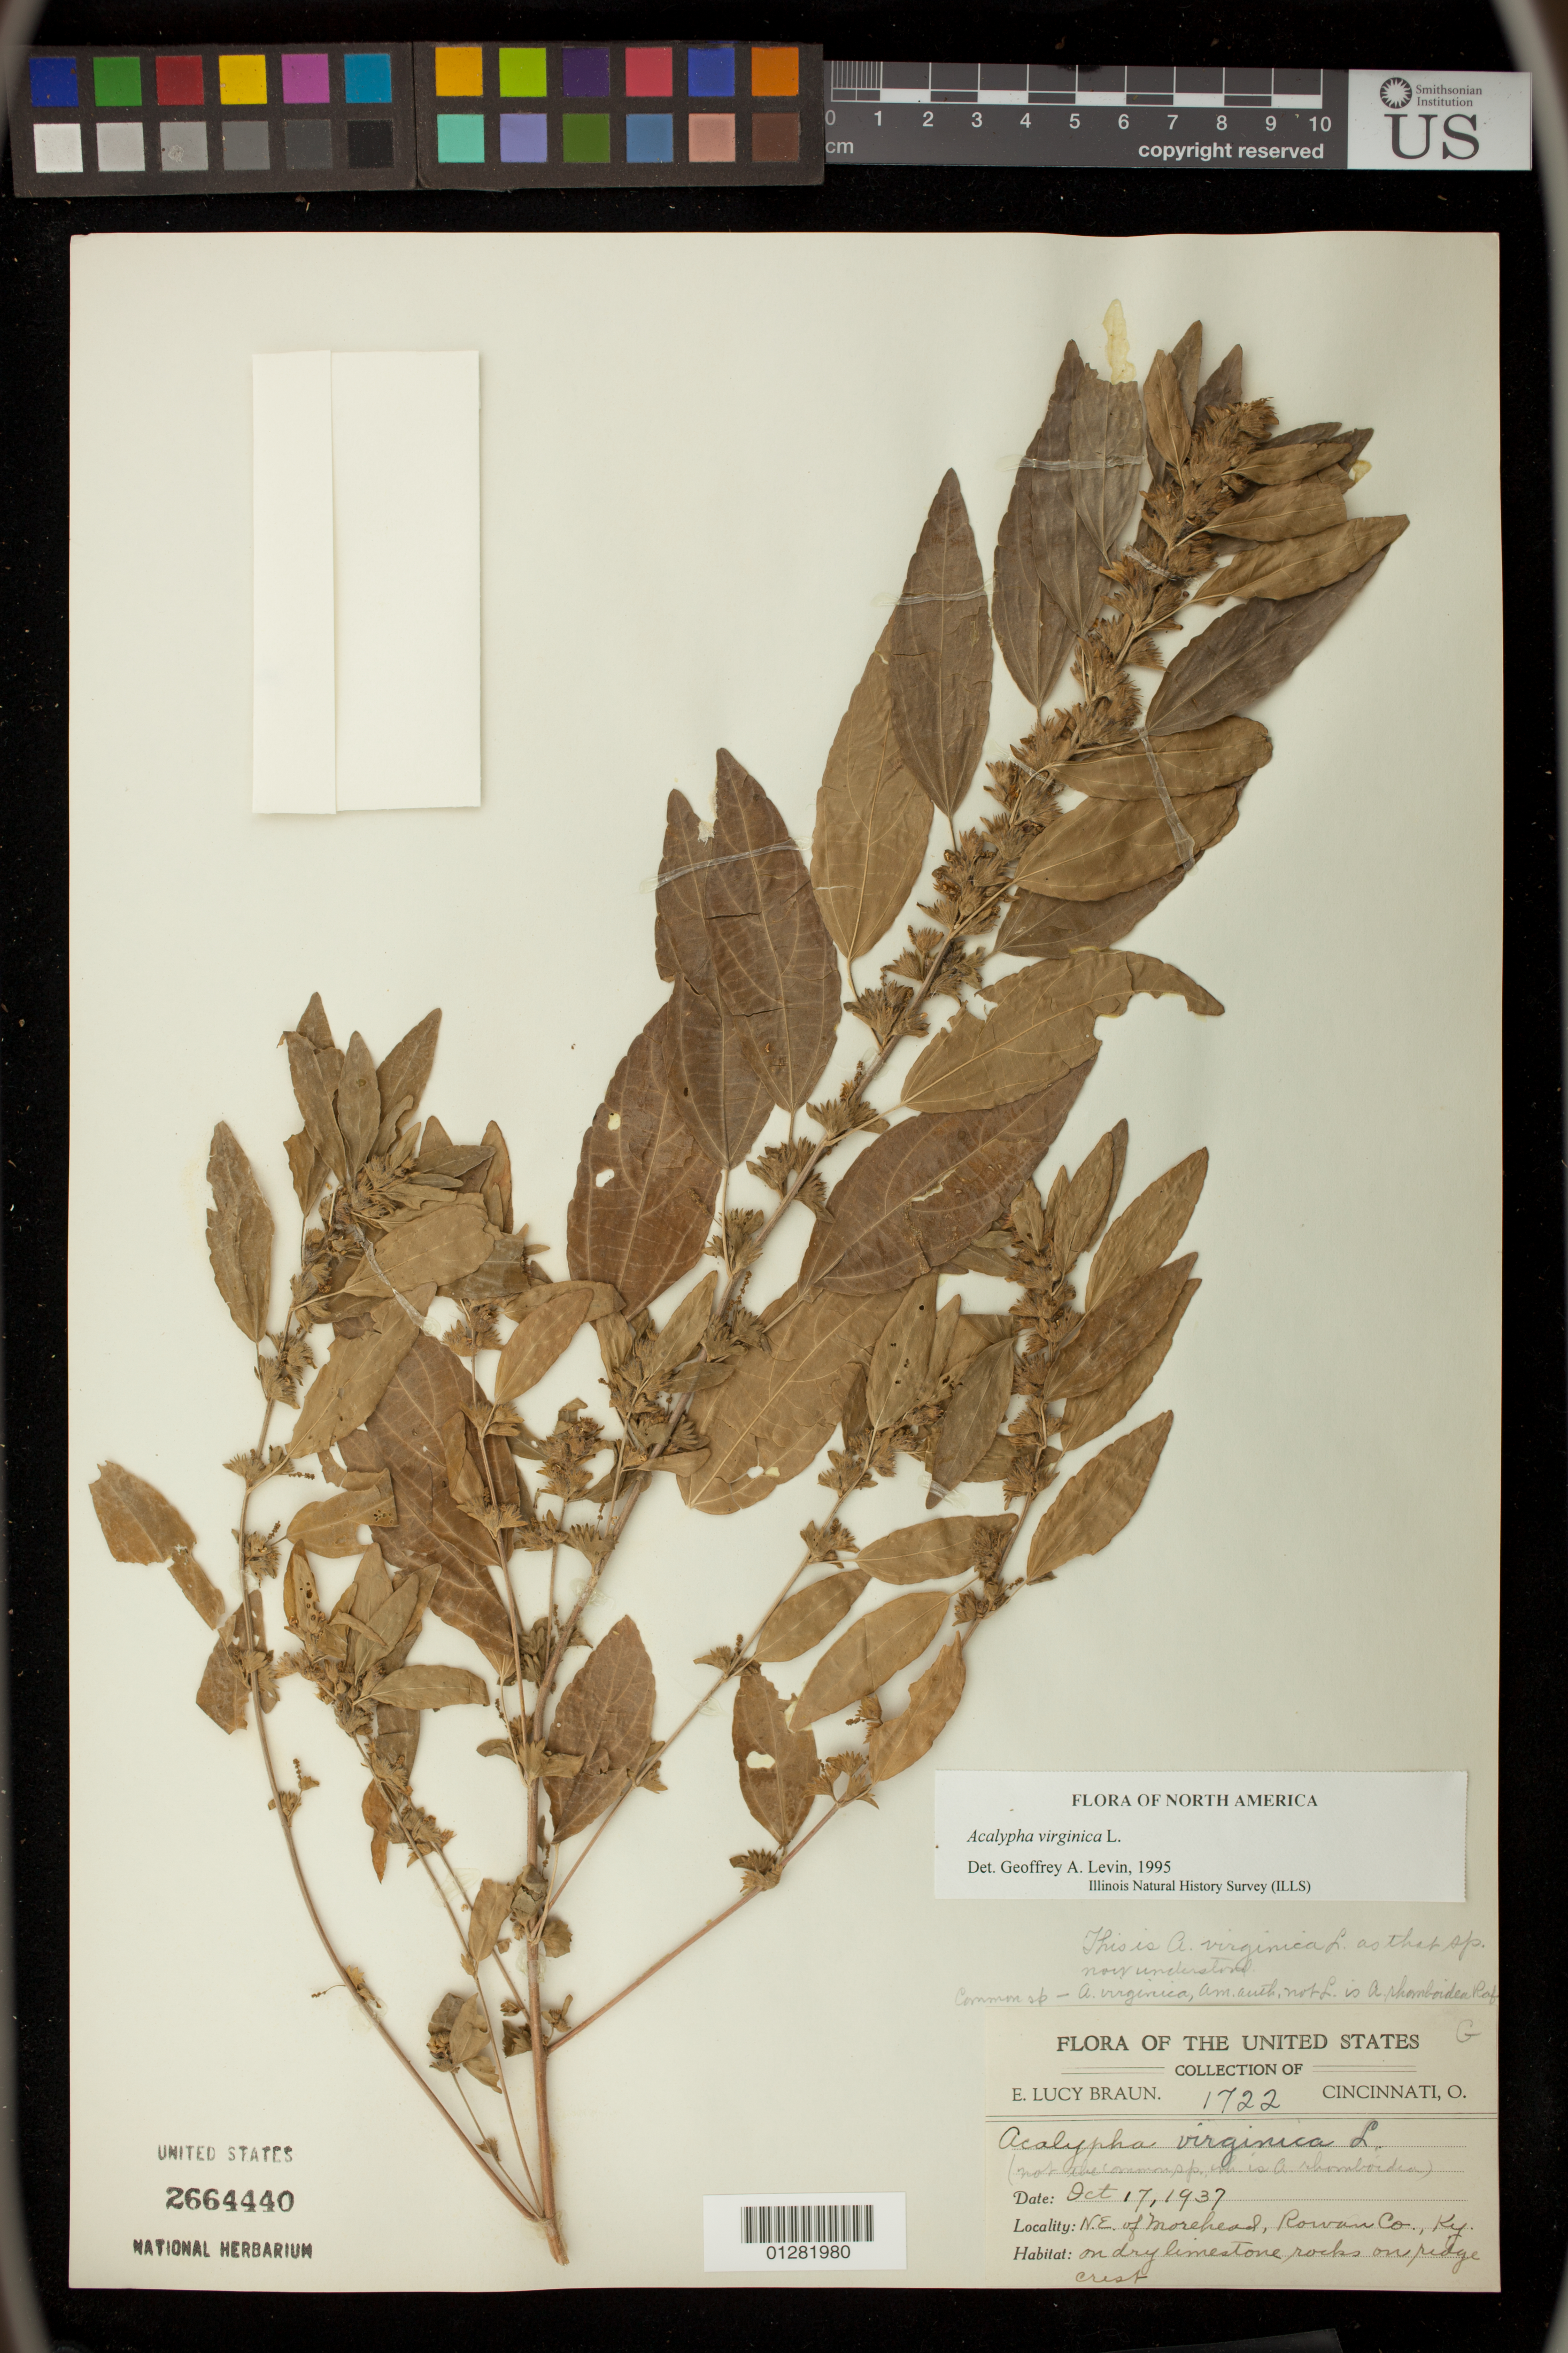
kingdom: Plantae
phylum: Tracheophyta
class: Magnoliopsida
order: Malpighiales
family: Euphorbiaceae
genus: Acalypha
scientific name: Acalypha virginica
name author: L.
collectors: E. L. Braun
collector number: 1722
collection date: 1937-10-17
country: United States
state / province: Kentucky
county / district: Rowan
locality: NE of Morehead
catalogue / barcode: US 2664440